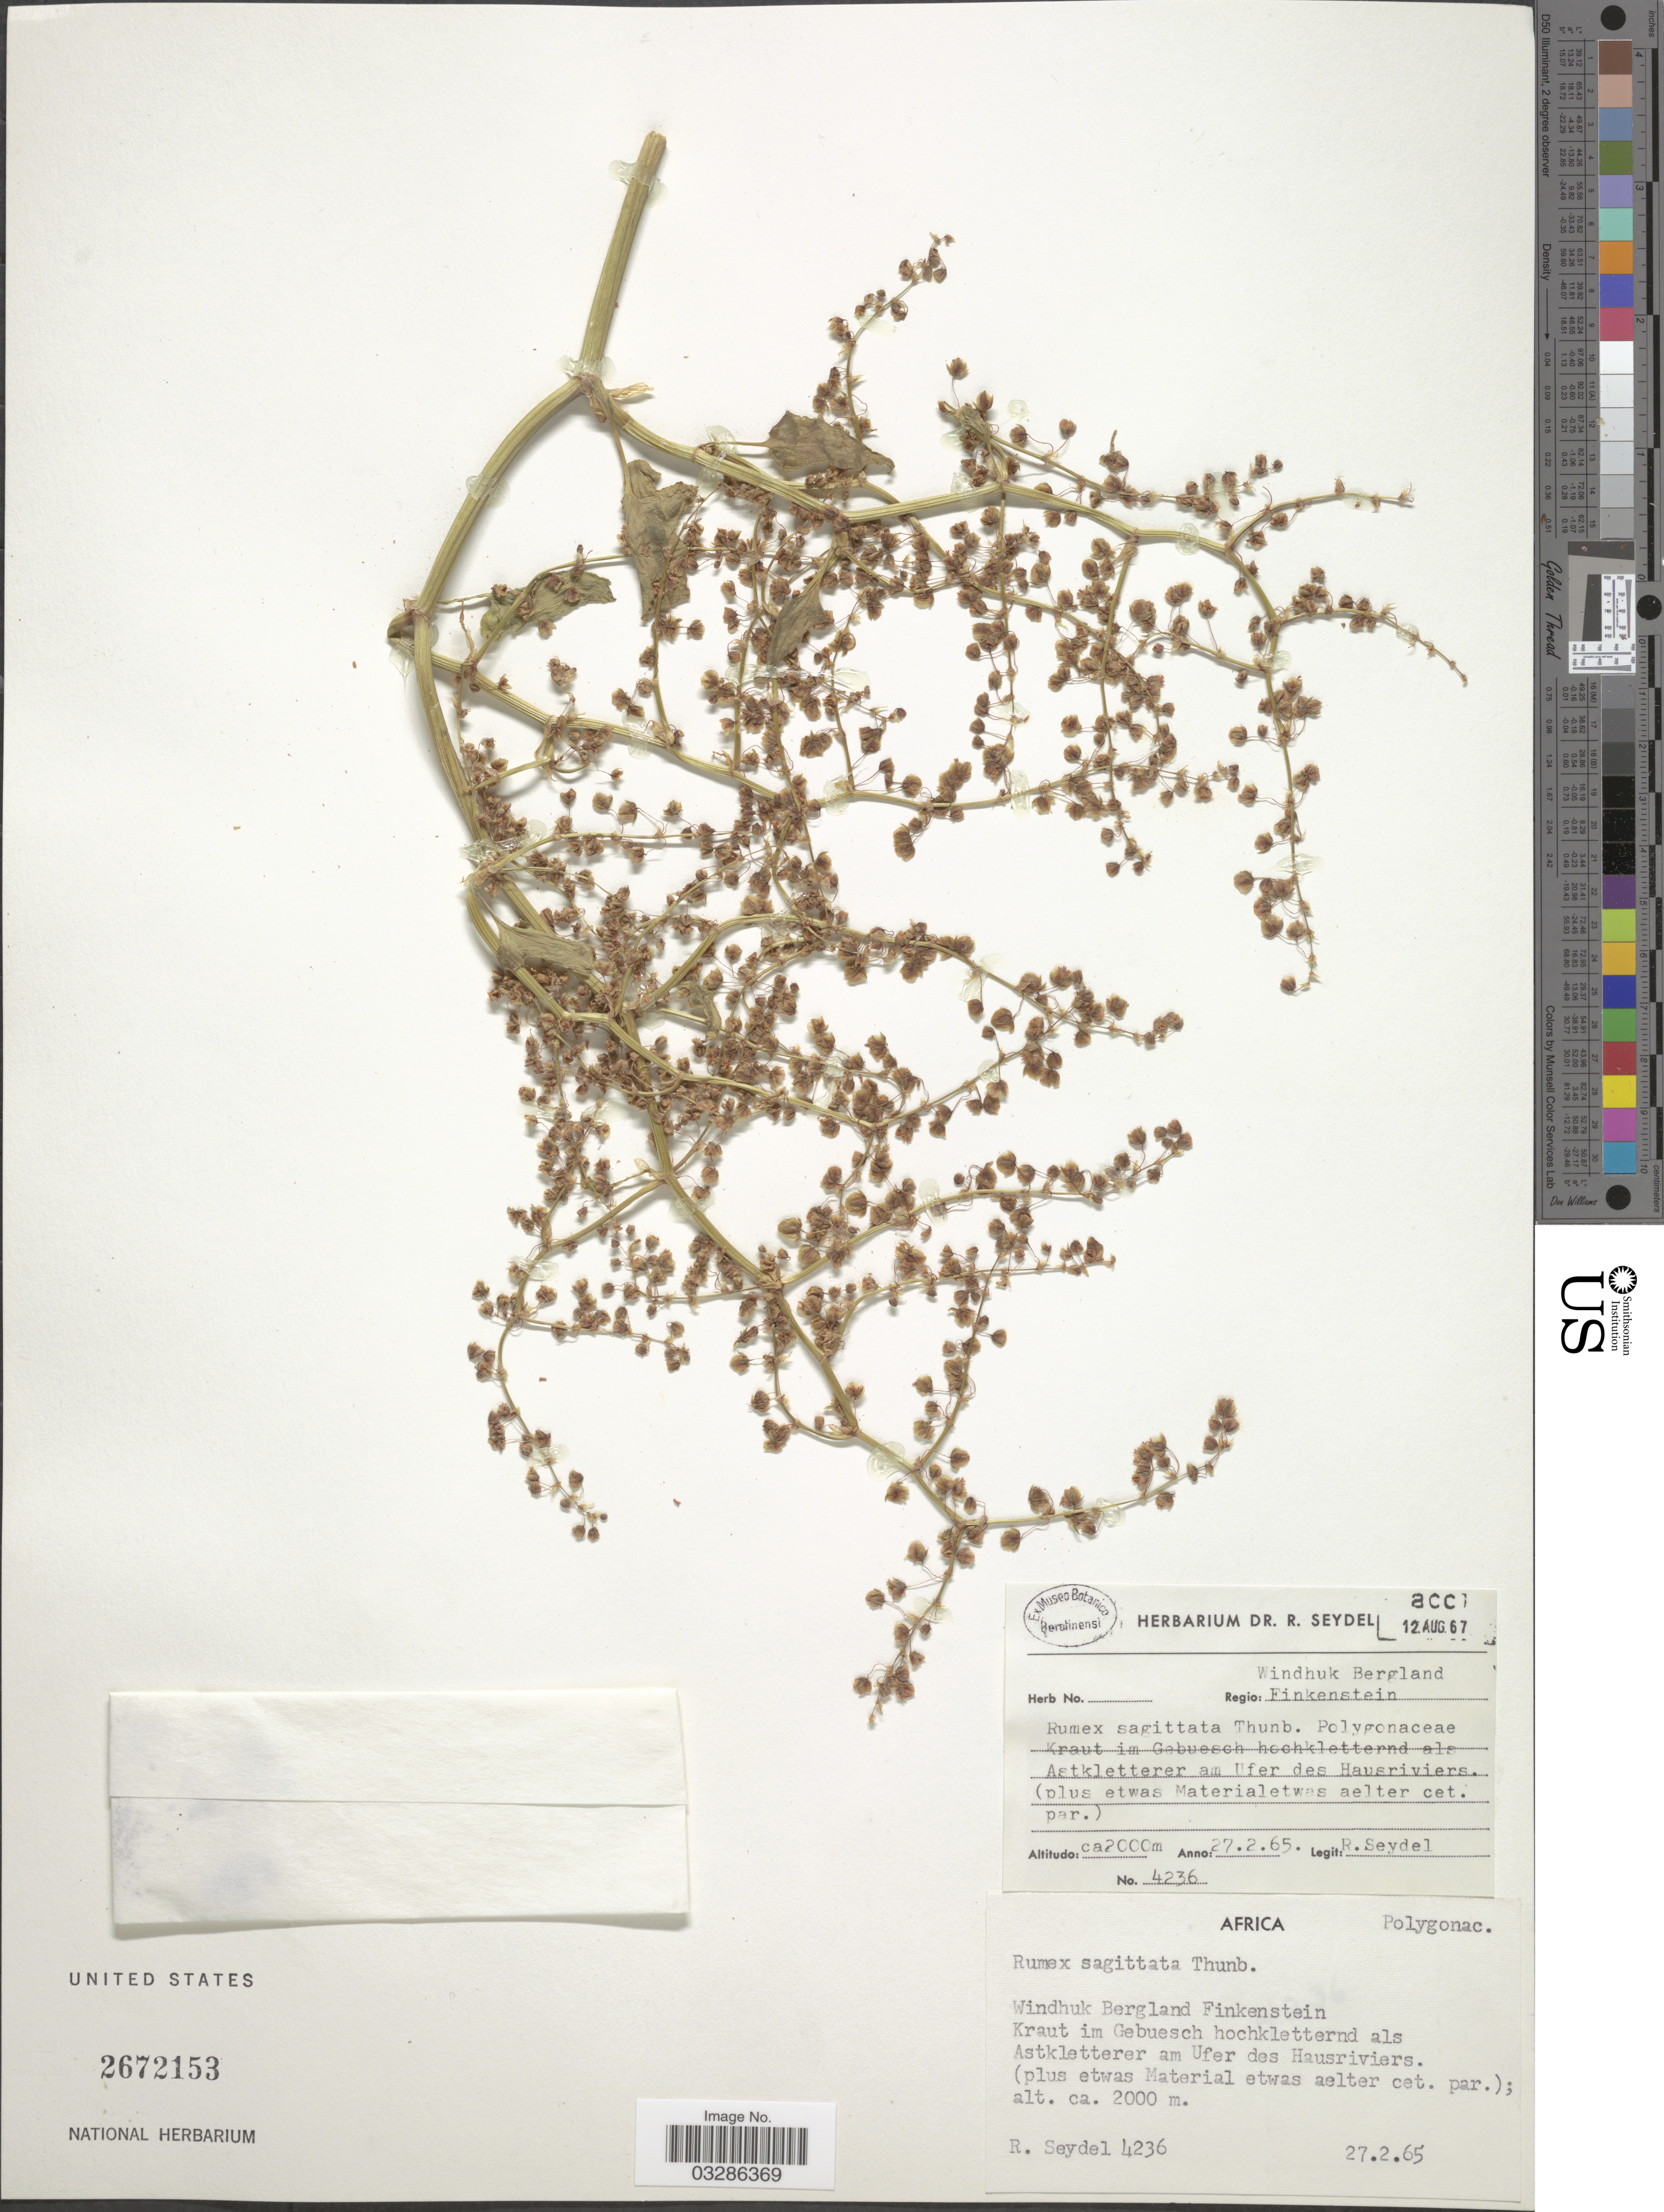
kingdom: Plantae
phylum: Tracheophyta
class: Magnoliopsida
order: Caryophyllales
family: Polygonaceae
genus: Rumex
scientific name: Rumex sagittatus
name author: Thunb.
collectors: R. Seydel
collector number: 4236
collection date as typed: Transcribed d/m/y: 27/2/65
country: Namibia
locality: Windhuk Bergland. Regio: Finkenstein. Africa.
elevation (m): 2000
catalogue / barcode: US 2672153